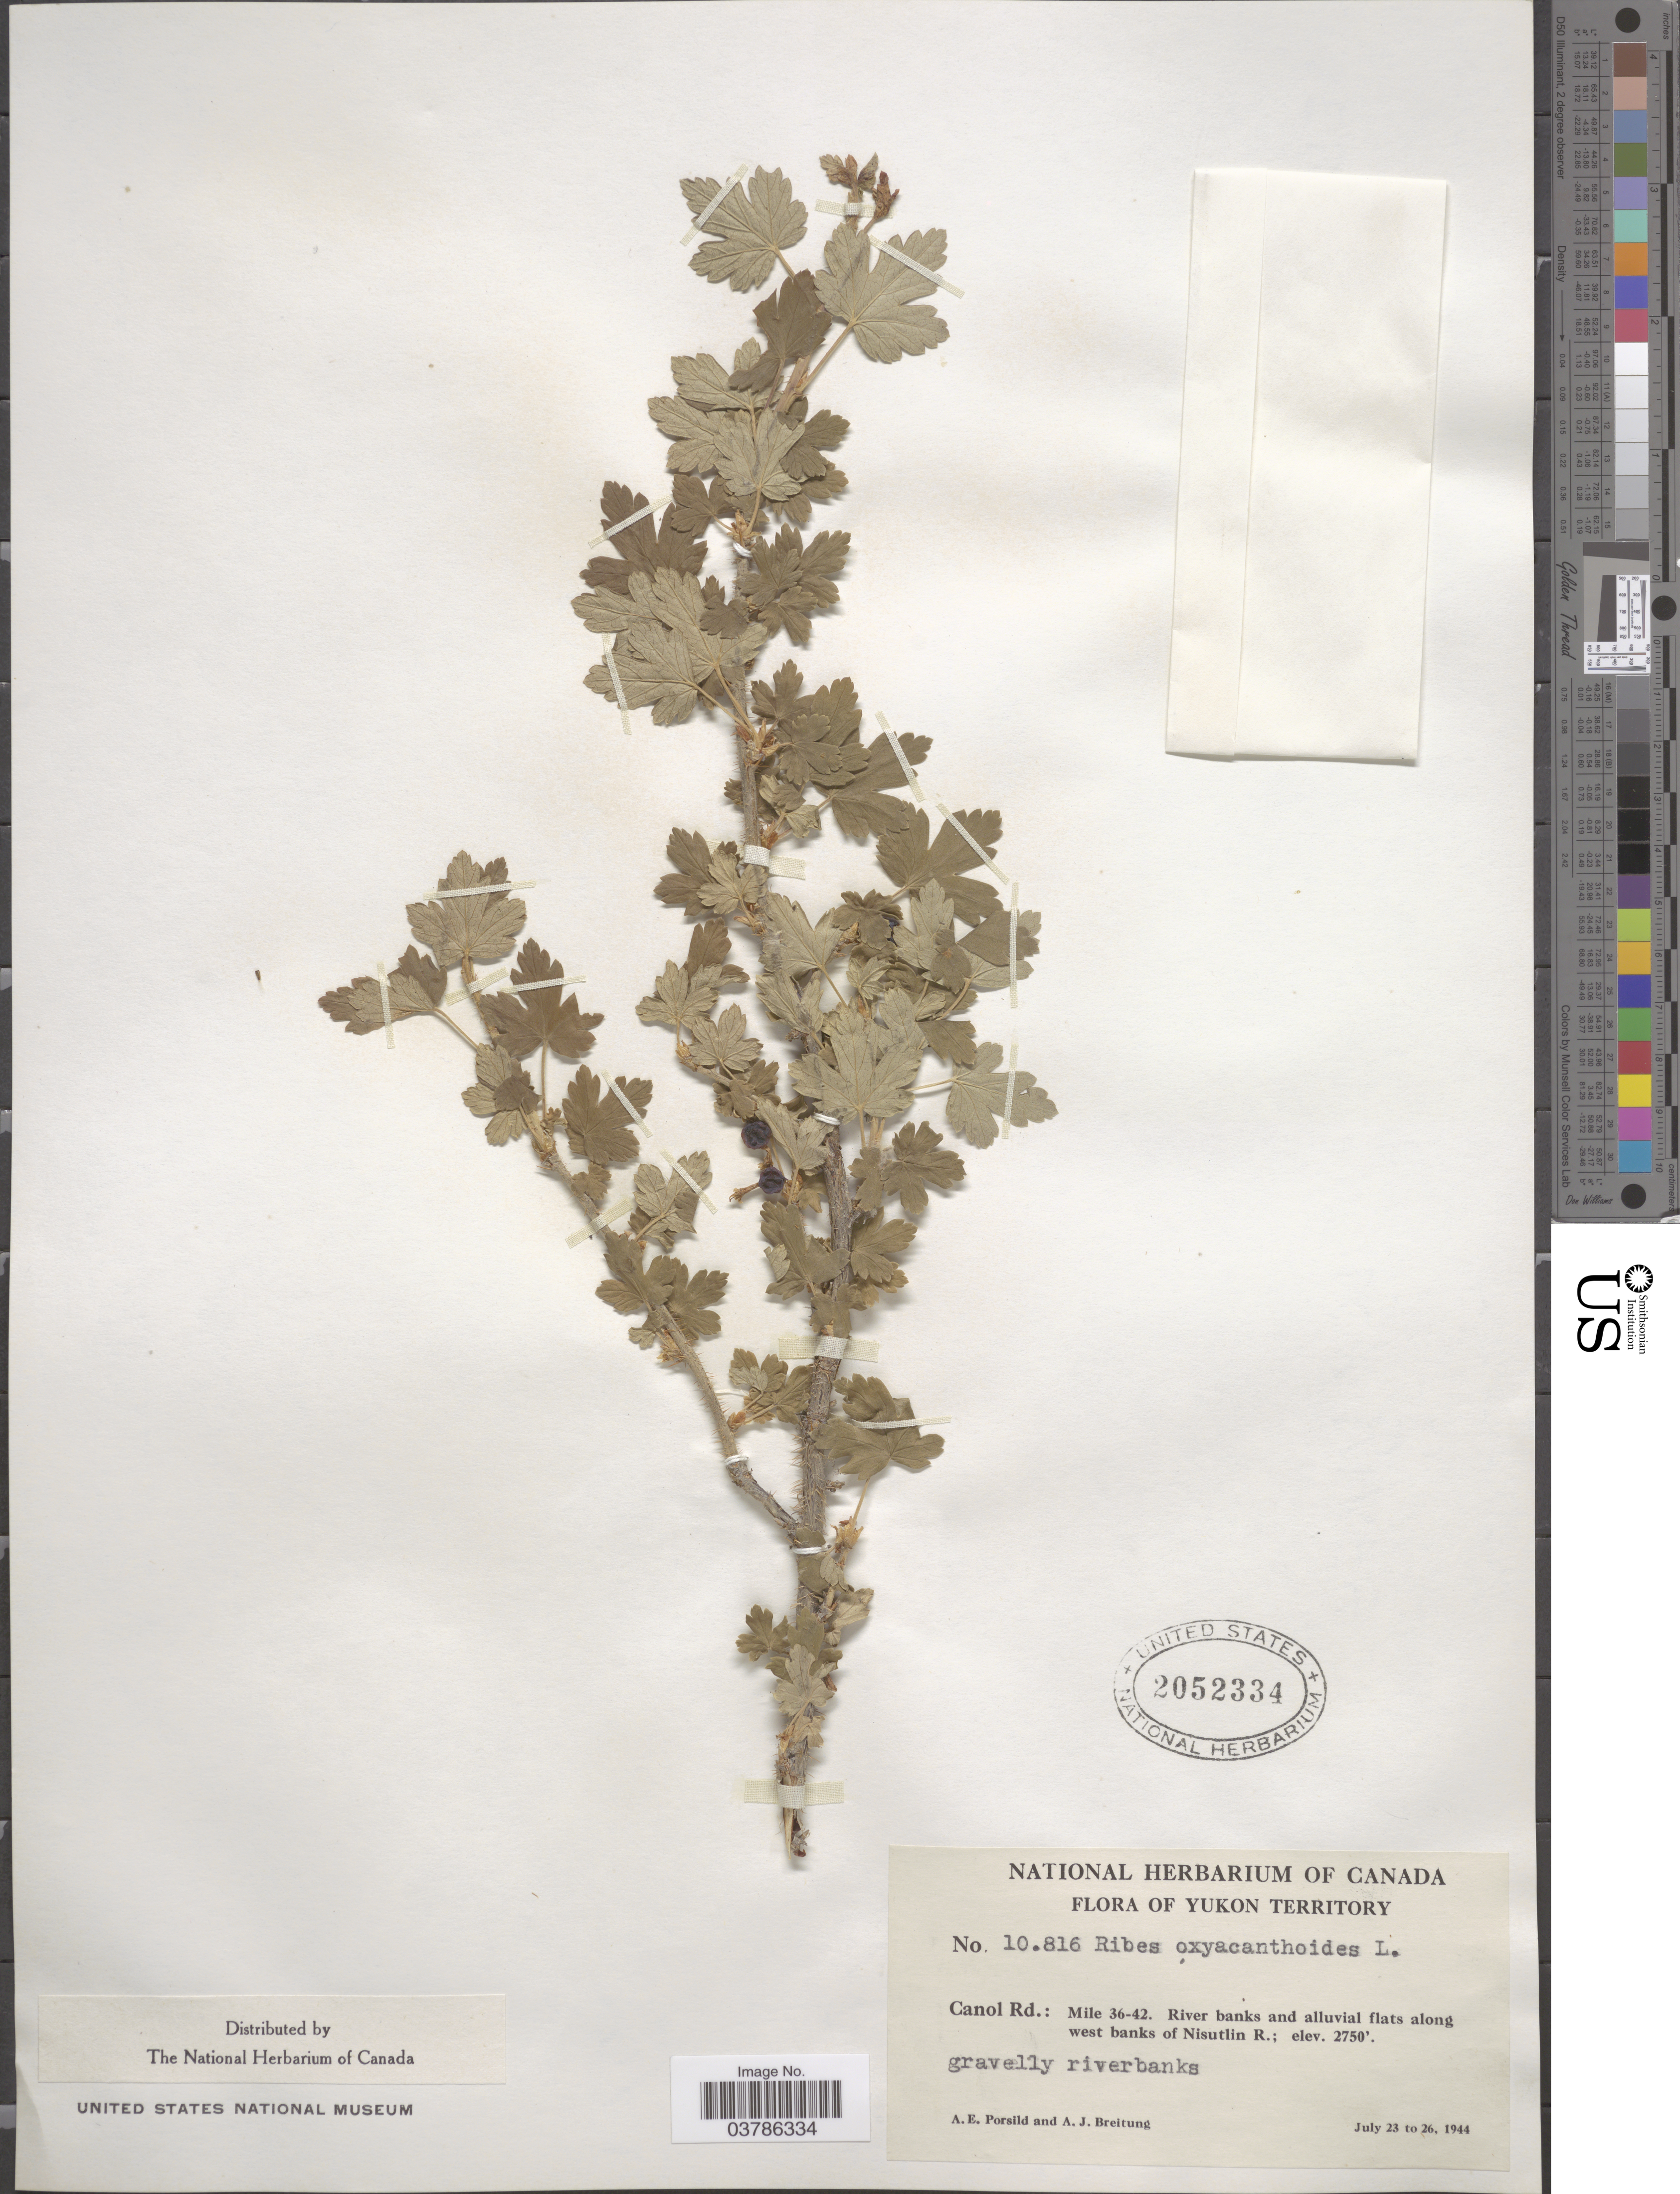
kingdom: Plantae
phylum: Tracheophyta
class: Magnoliopsida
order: Saxifragales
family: Grossulariaceae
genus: Ribes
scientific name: Ribes oxyacanthoides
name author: L.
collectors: A. E. Porsild & A. Breitung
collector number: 10816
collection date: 1944-07-23/1944-07-26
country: Canada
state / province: Yukon Territory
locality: Canol Rd.: Mile 36-42. River banks and alluvial flats along west banks of Nisutlin R.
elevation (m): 838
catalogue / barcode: US 2052334